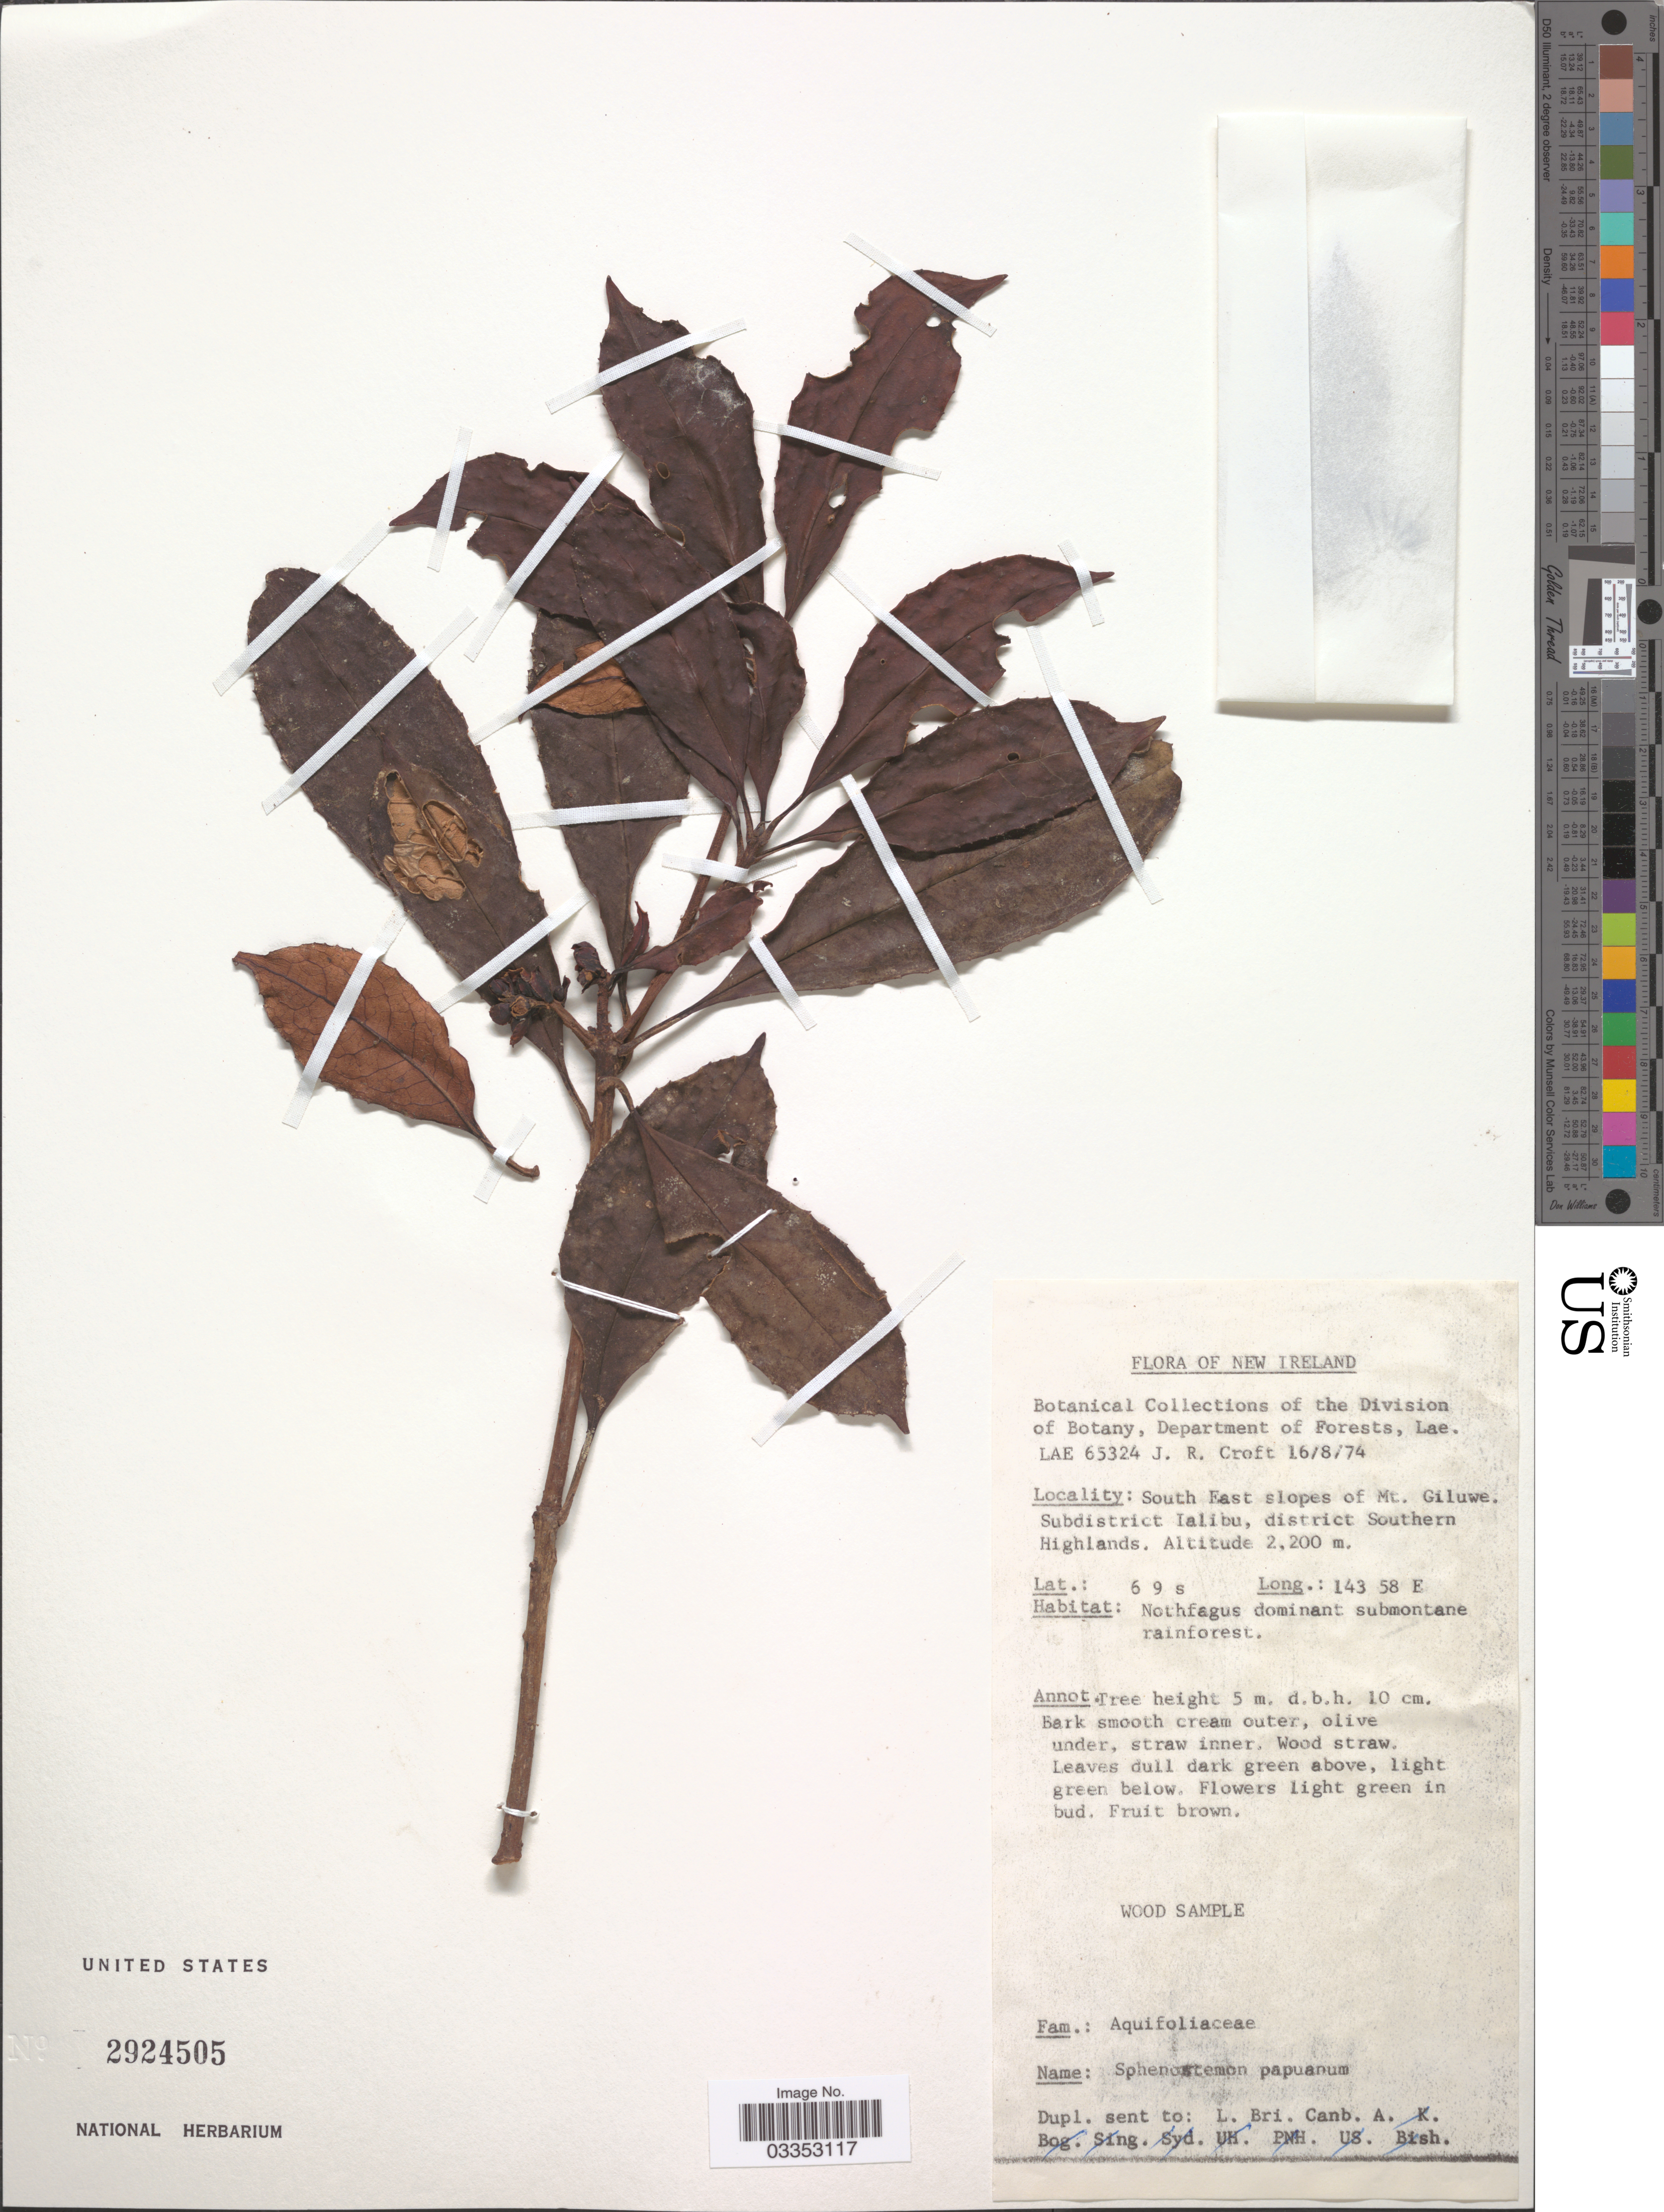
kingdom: Plantae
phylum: Tracheophyta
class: Magnoliopsida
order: Paracryphiales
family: Paracryphiaceae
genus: Sphenostemon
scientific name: Sphenostemon papuanus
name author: (Lauterb.) Steenis & Erdtm.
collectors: J. R. Croft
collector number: LAE 65324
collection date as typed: Transcribed d/m/y: 16/8/74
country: Papua New Guinea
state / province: Southern Highlands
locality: New Ireland. South East slopes of Mt. Giluwe. Subdistrict Ialibu, district Southern Highlands.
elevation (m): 2200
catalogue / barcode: US 2924505